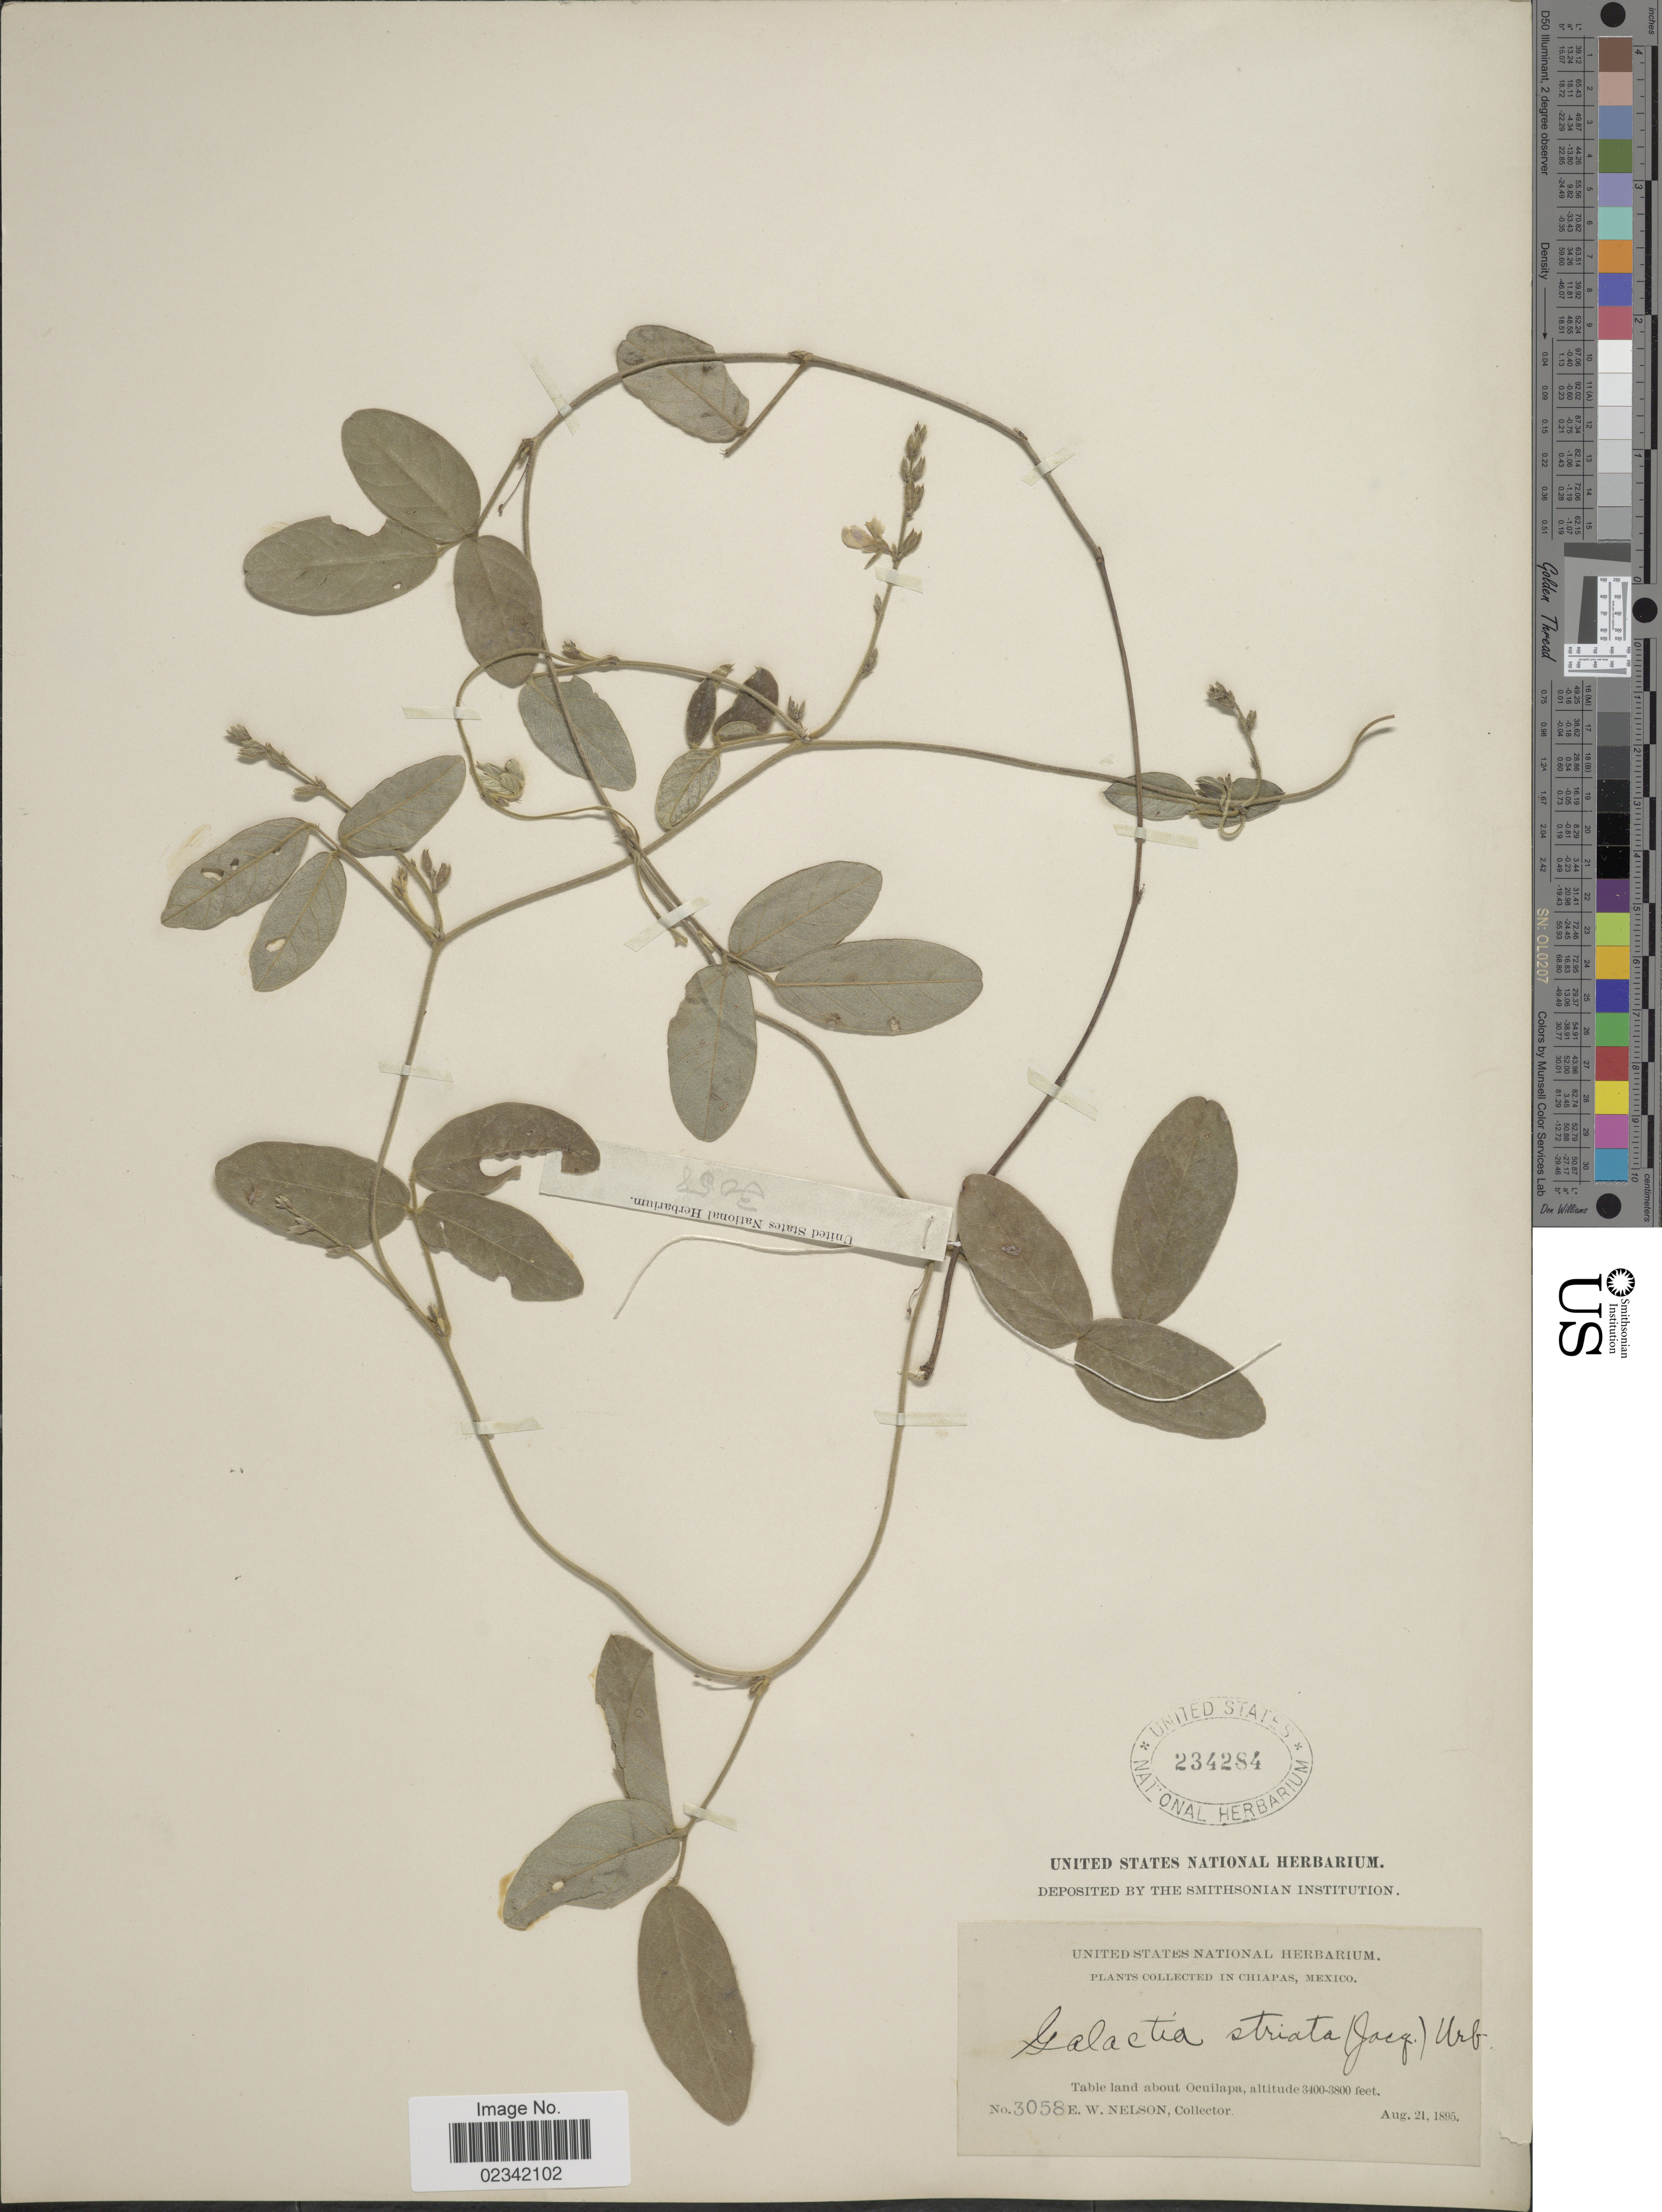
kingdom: Plantae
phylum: Tracheophyta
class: Magnoliopsida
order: Fabales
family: Fabaceae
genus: Galactia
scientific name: Galactia striata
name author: (Jacq.) Urb.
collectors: E. W. Nelson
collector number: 3058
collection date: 1895-08-21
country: Mexico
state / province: Chiapas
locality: In Chiapas, Mexico, Table land and about Ocuilapa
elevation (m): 1036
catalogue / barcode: US 234284